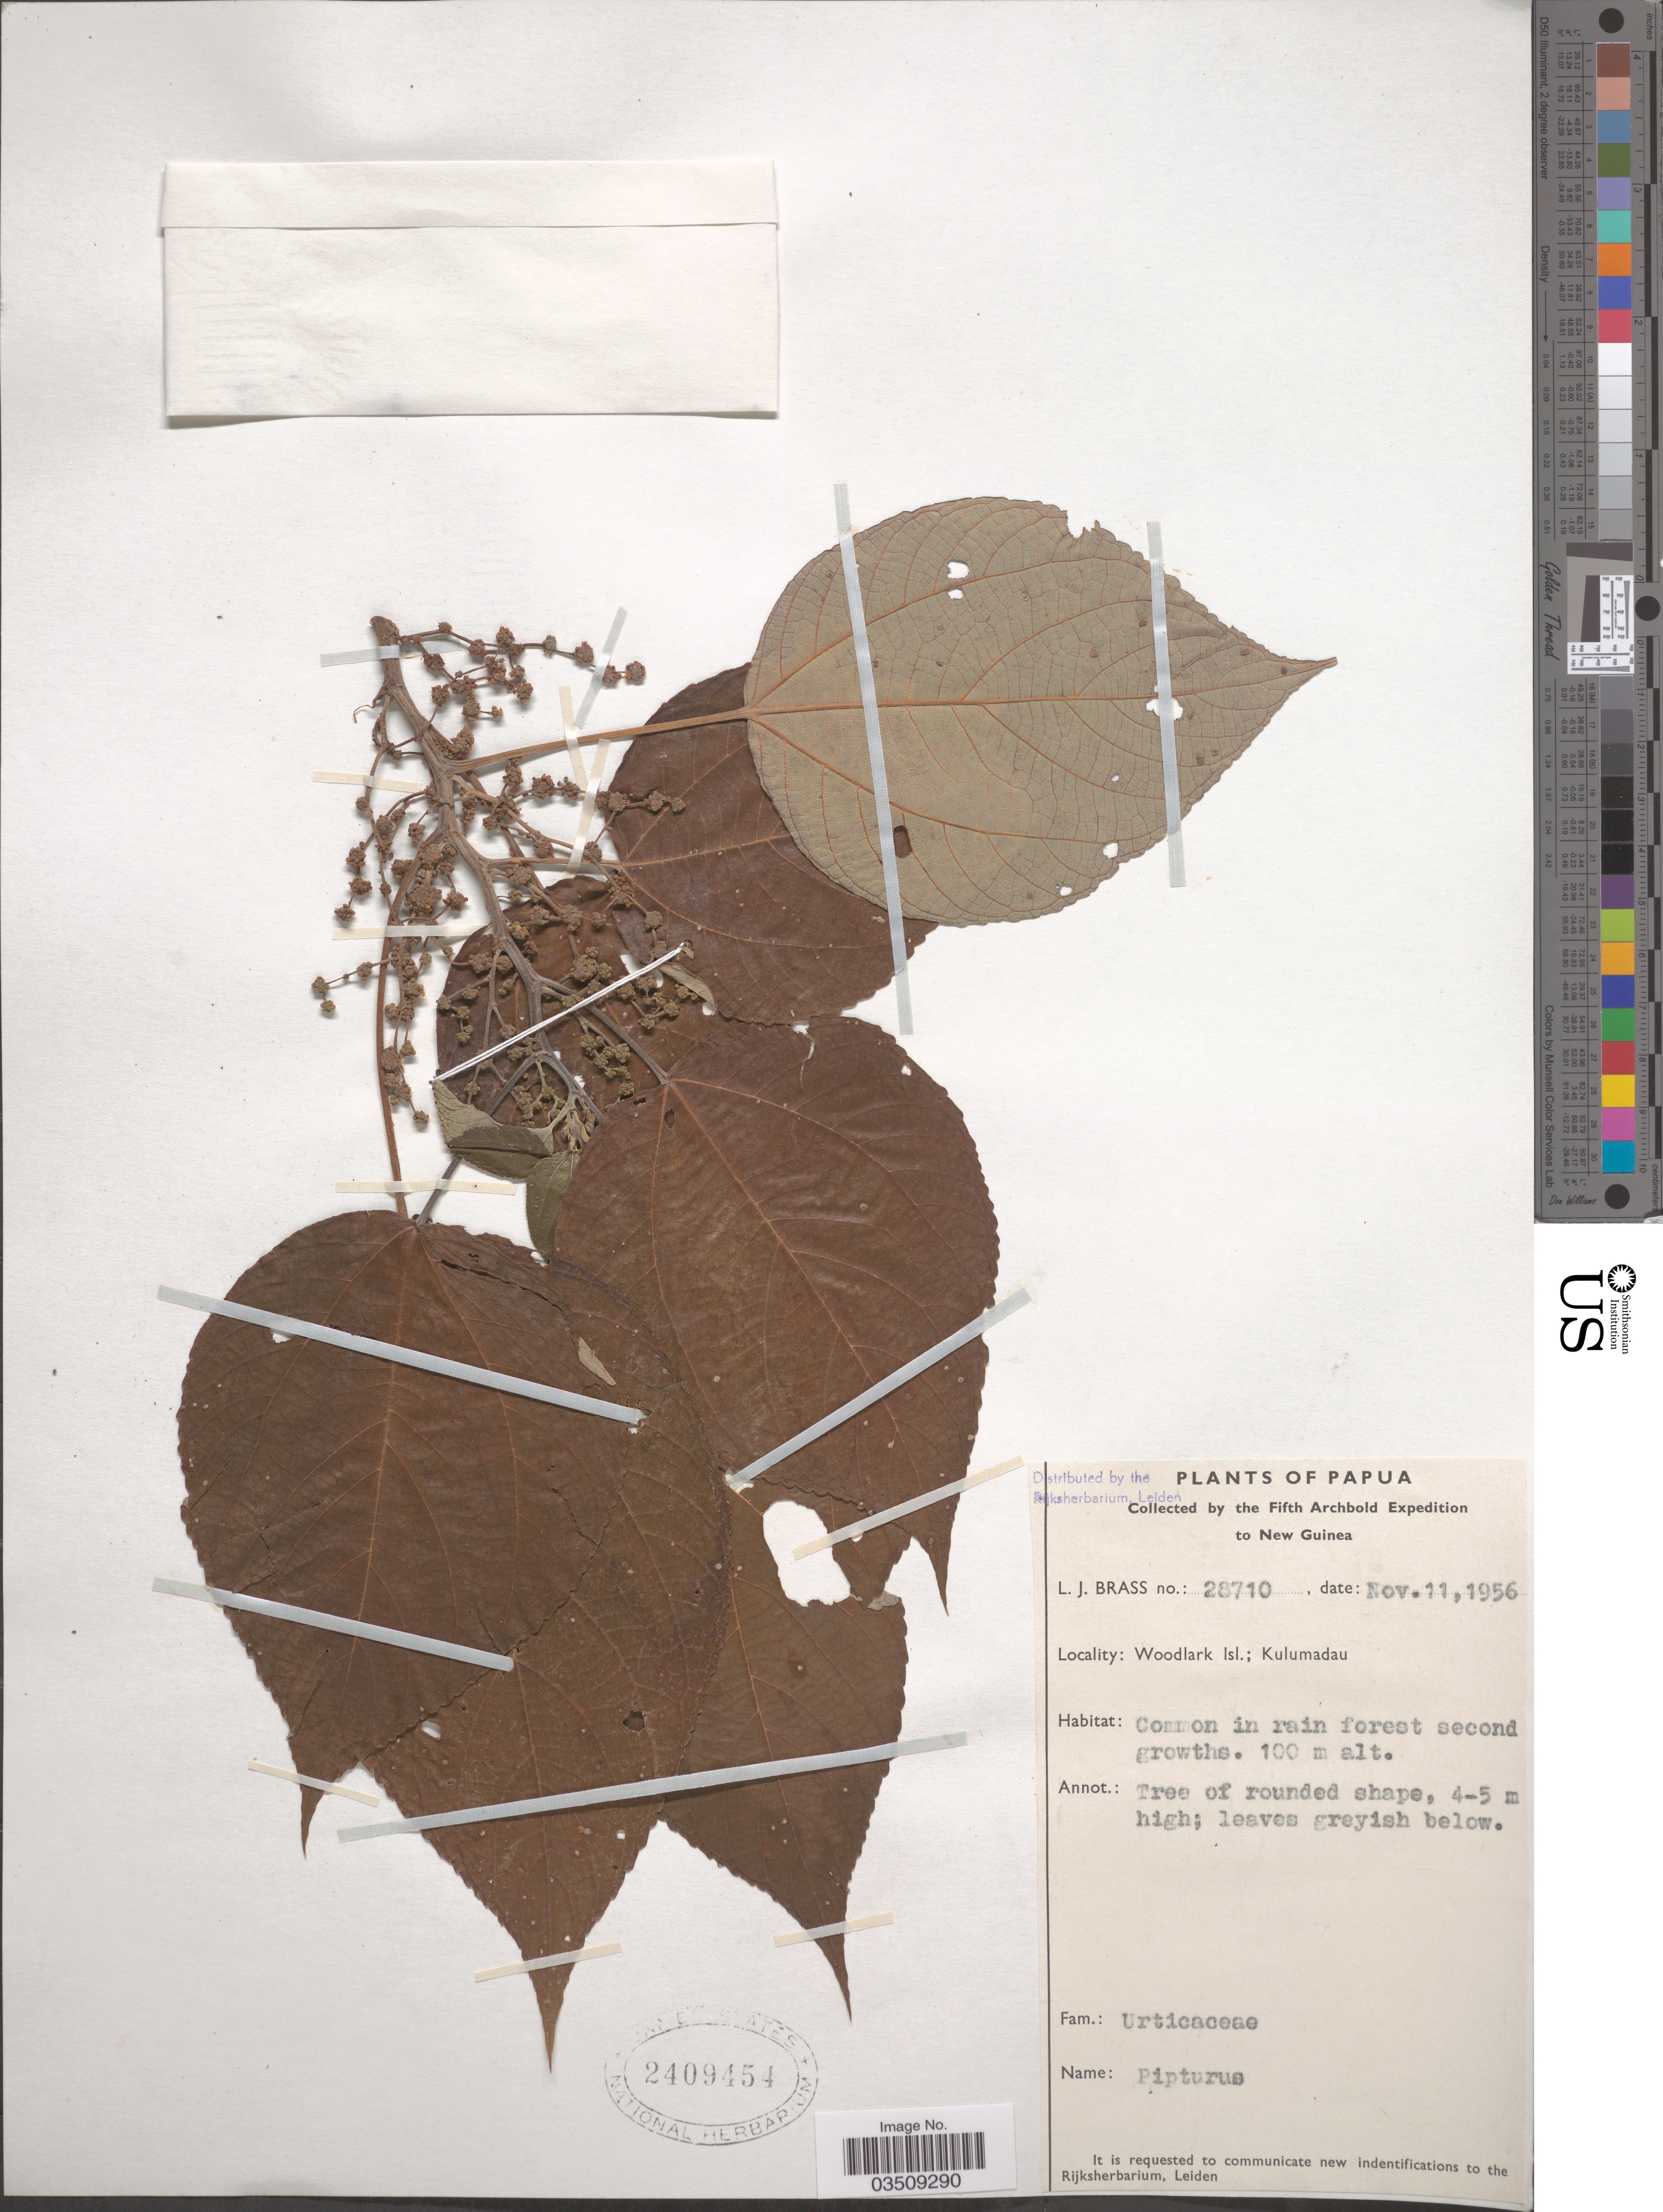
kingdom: Plantae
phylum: Tracheophyta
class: Magnoliopsida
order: Rosales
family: Urticaceae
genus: Pipturus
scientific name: Pipturus sp.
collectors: L. J. Brass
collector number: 28710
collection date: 1956-11-11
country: Papua New Guinea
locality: Woodlark Isl.; Kulumadau.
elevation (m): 100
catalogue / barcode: US 2409454